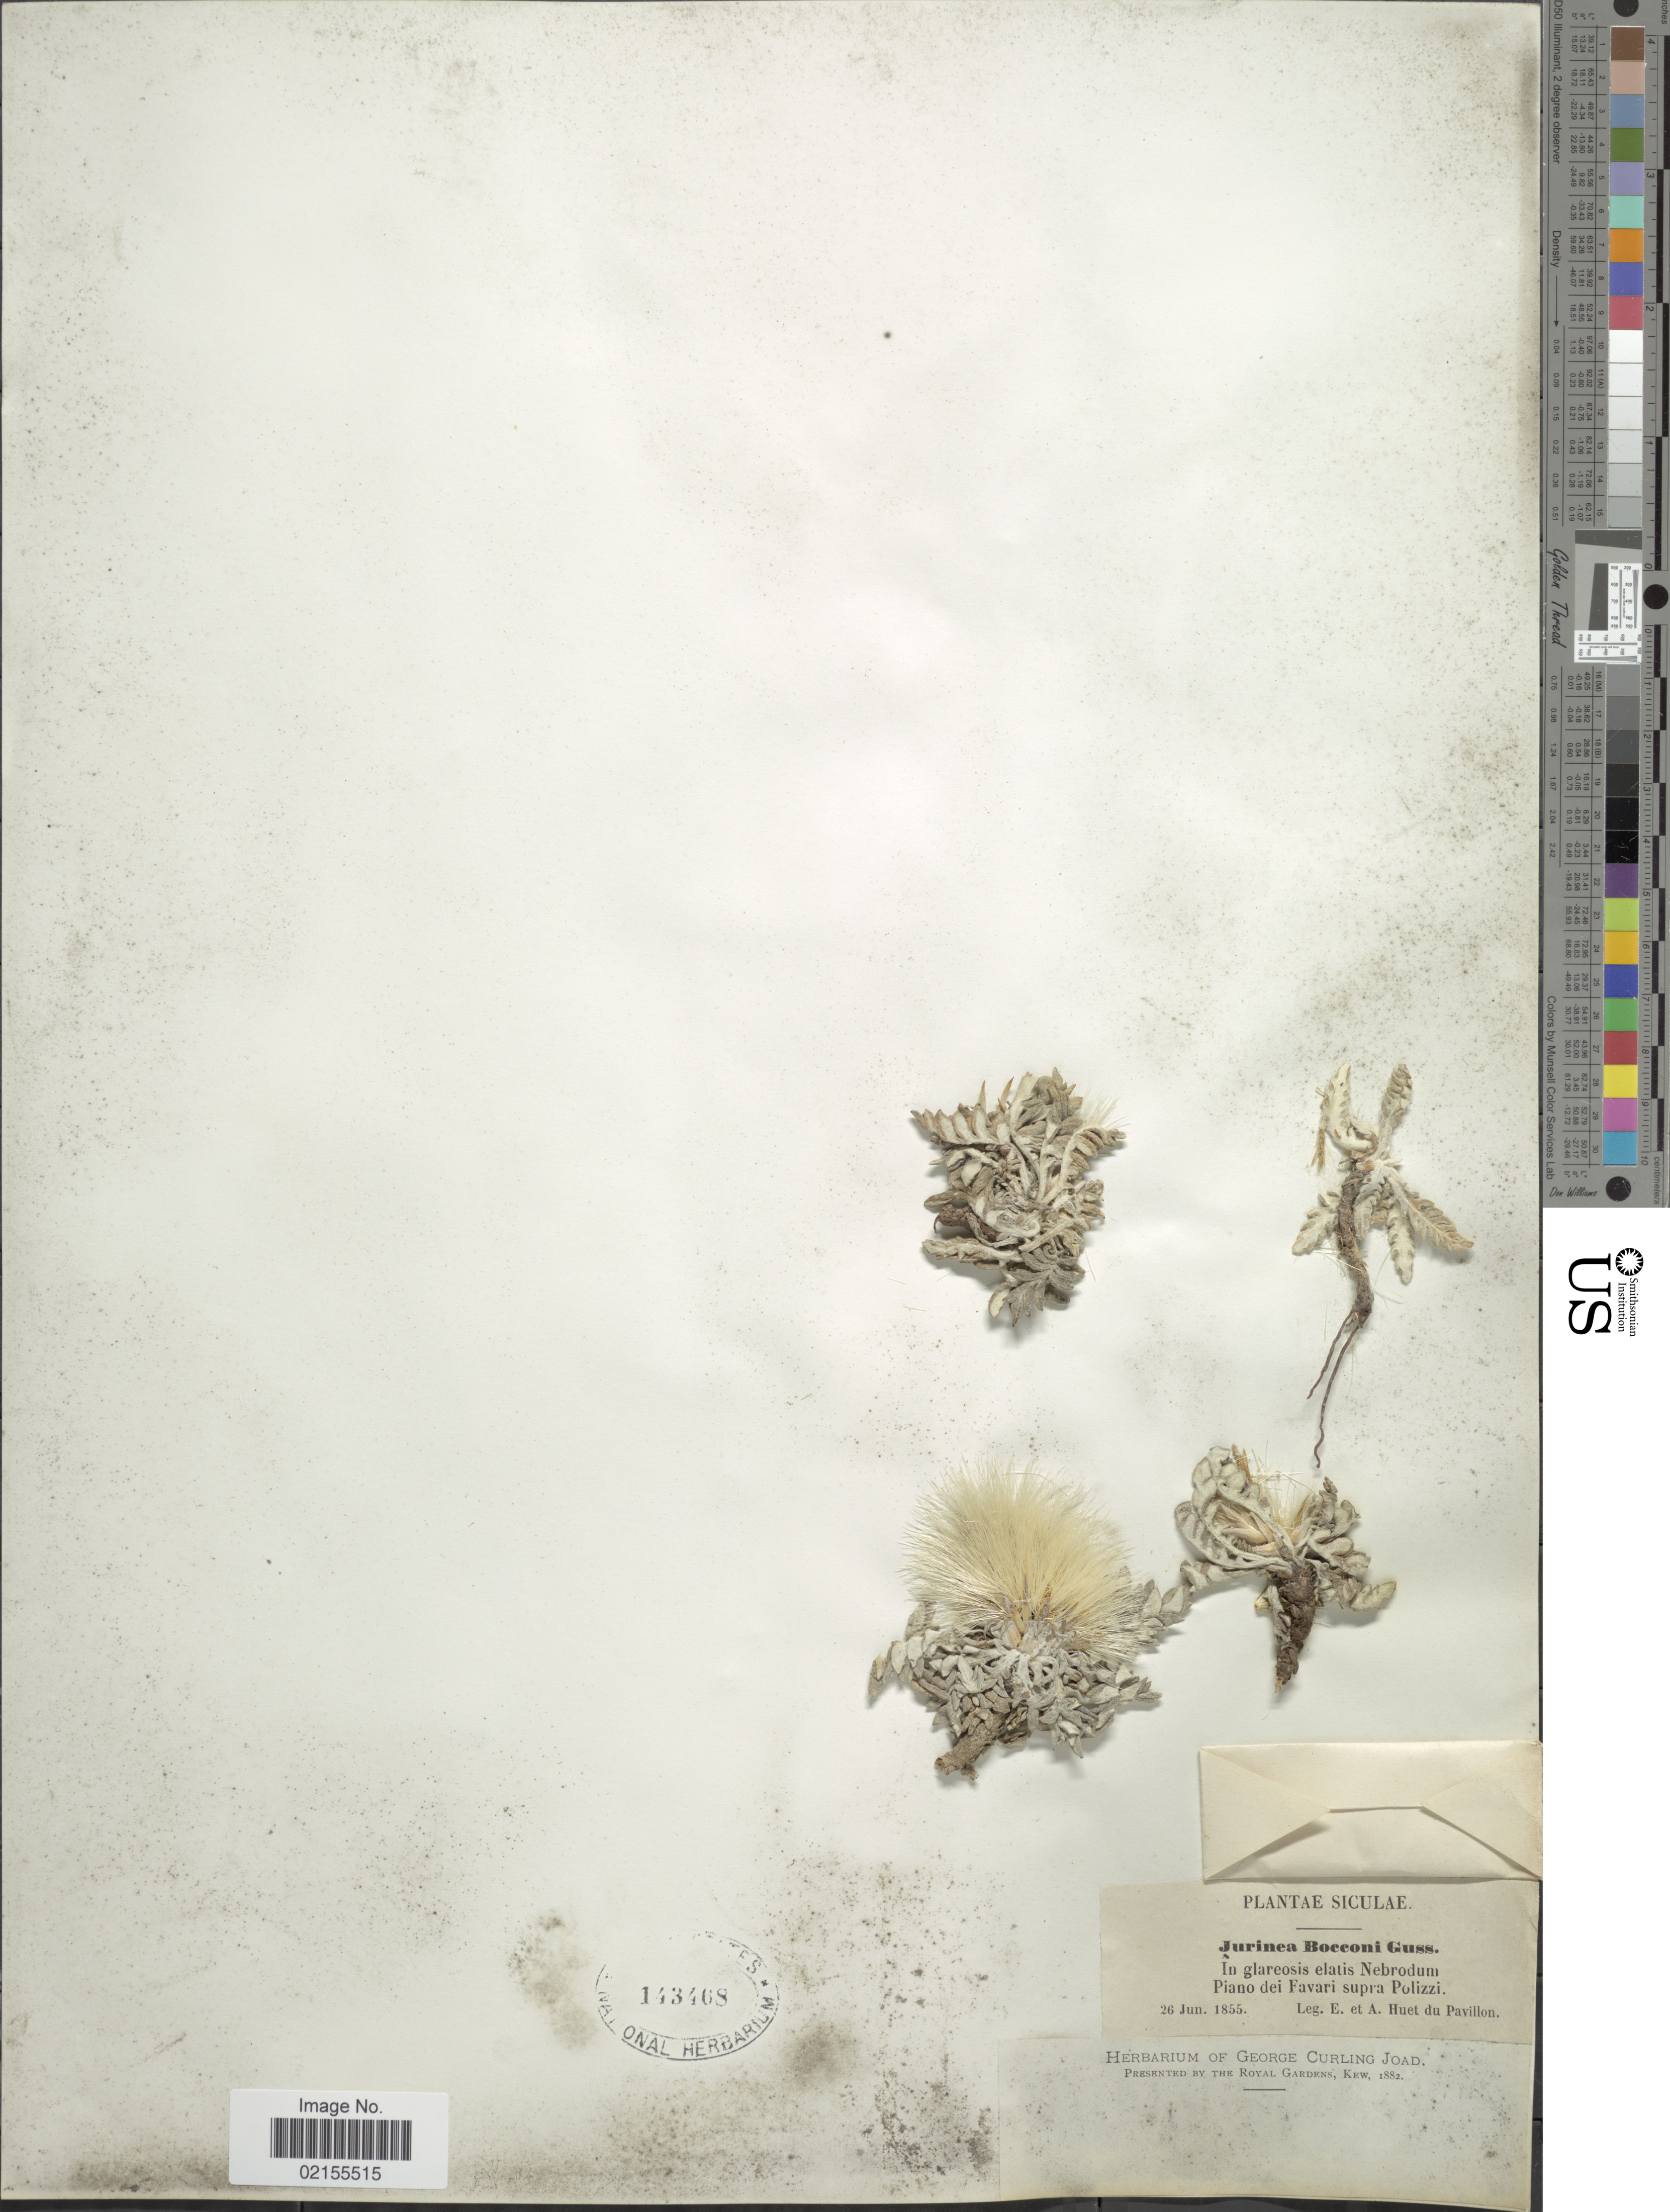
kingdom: Plantae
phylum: Tracheophyta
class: Magnoliopsida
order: Asterales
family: Asteraceae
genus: Jurinea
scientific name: Jurinea bocconei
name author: Gussone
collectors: E. Huet du Pavillon & A. Huet du Pavillon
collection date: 1855-06-26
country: Italy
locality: Siculae, elatis Nebrodum, Piano dei Favari supra Polizzi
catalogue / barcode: US 143468